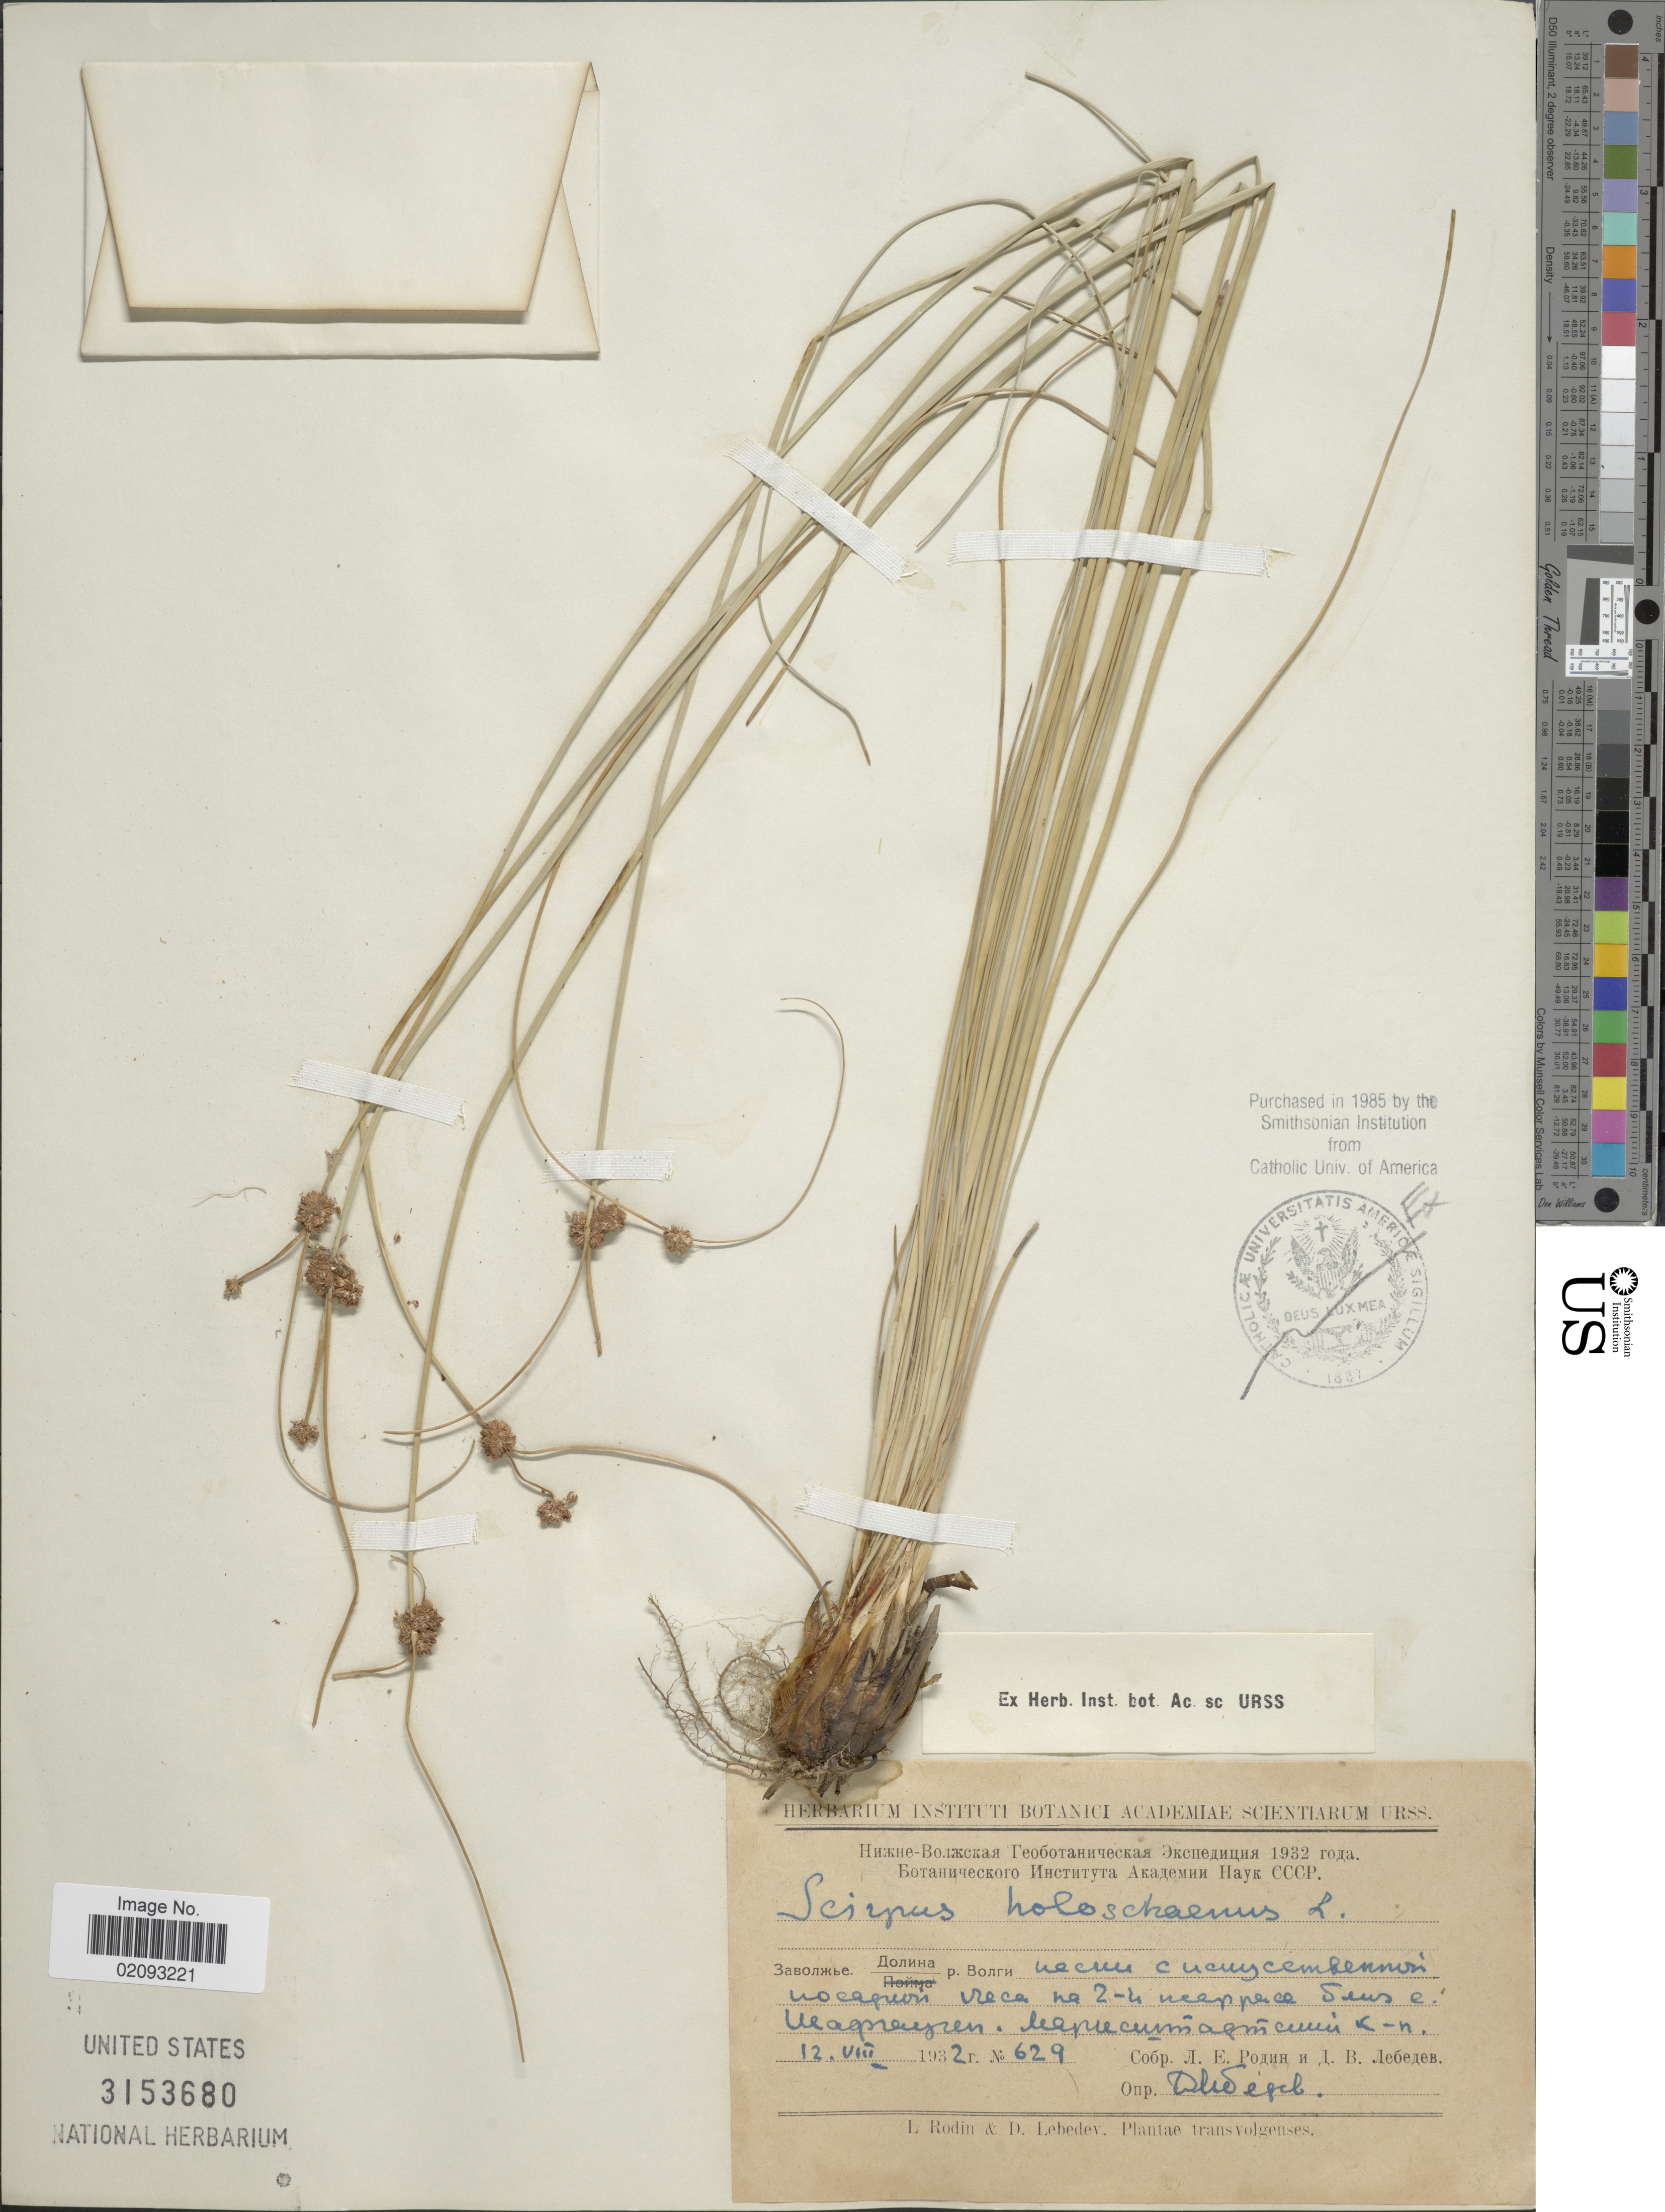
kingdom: Plantae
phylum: Tracheophyta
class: Liliopsida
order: Poales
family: Cyperaceae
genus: Scirpoides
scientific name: Scirpoides holoschoenus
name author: (L.) Soják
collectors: L. Rodin & D. Lebedev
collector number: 629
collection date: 1932-08-12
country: Russian Federation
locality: Low Transvolga ( Zavolzhye)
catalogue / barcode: US 3153680